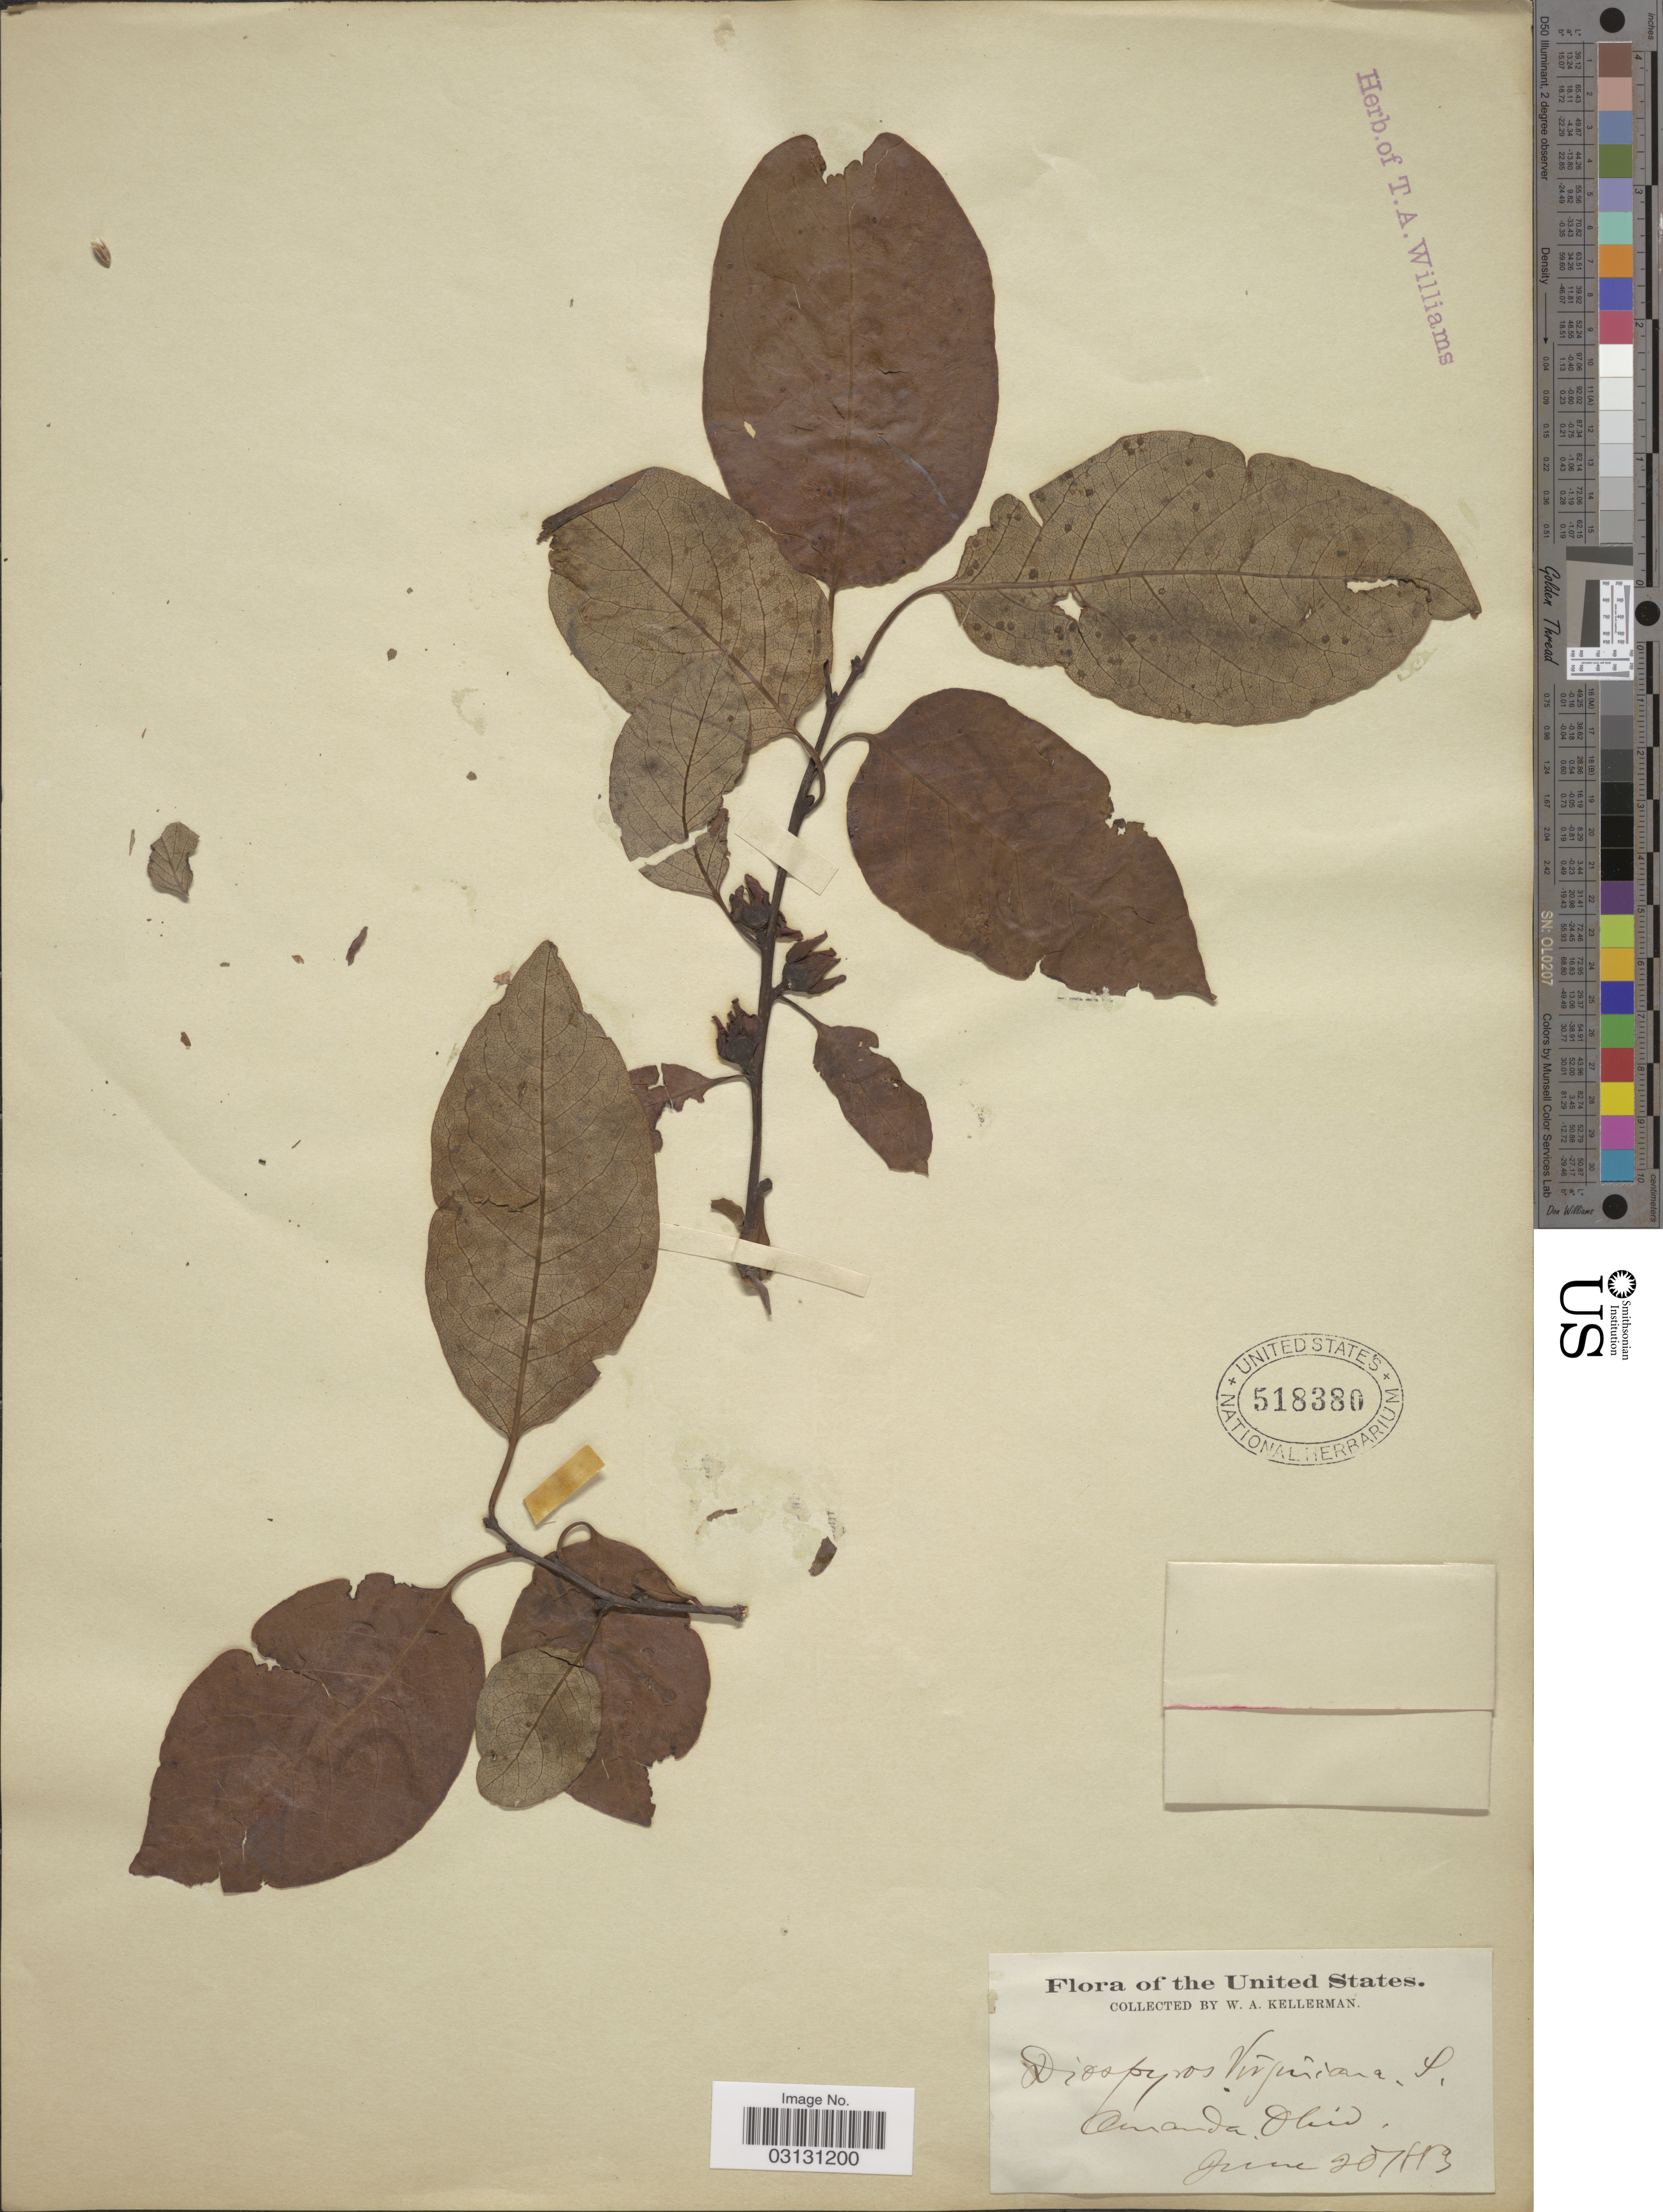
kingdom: Plantae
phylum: Tracheophyta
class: Magnoliopsida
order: Ericales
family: Ebenaceae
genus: Diospyros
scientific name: Diospyros virginiana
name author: L.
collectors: W. Kellerman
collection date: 1883-06-20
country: United States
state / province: Ohio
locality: Amanda.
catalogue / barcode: US 518380